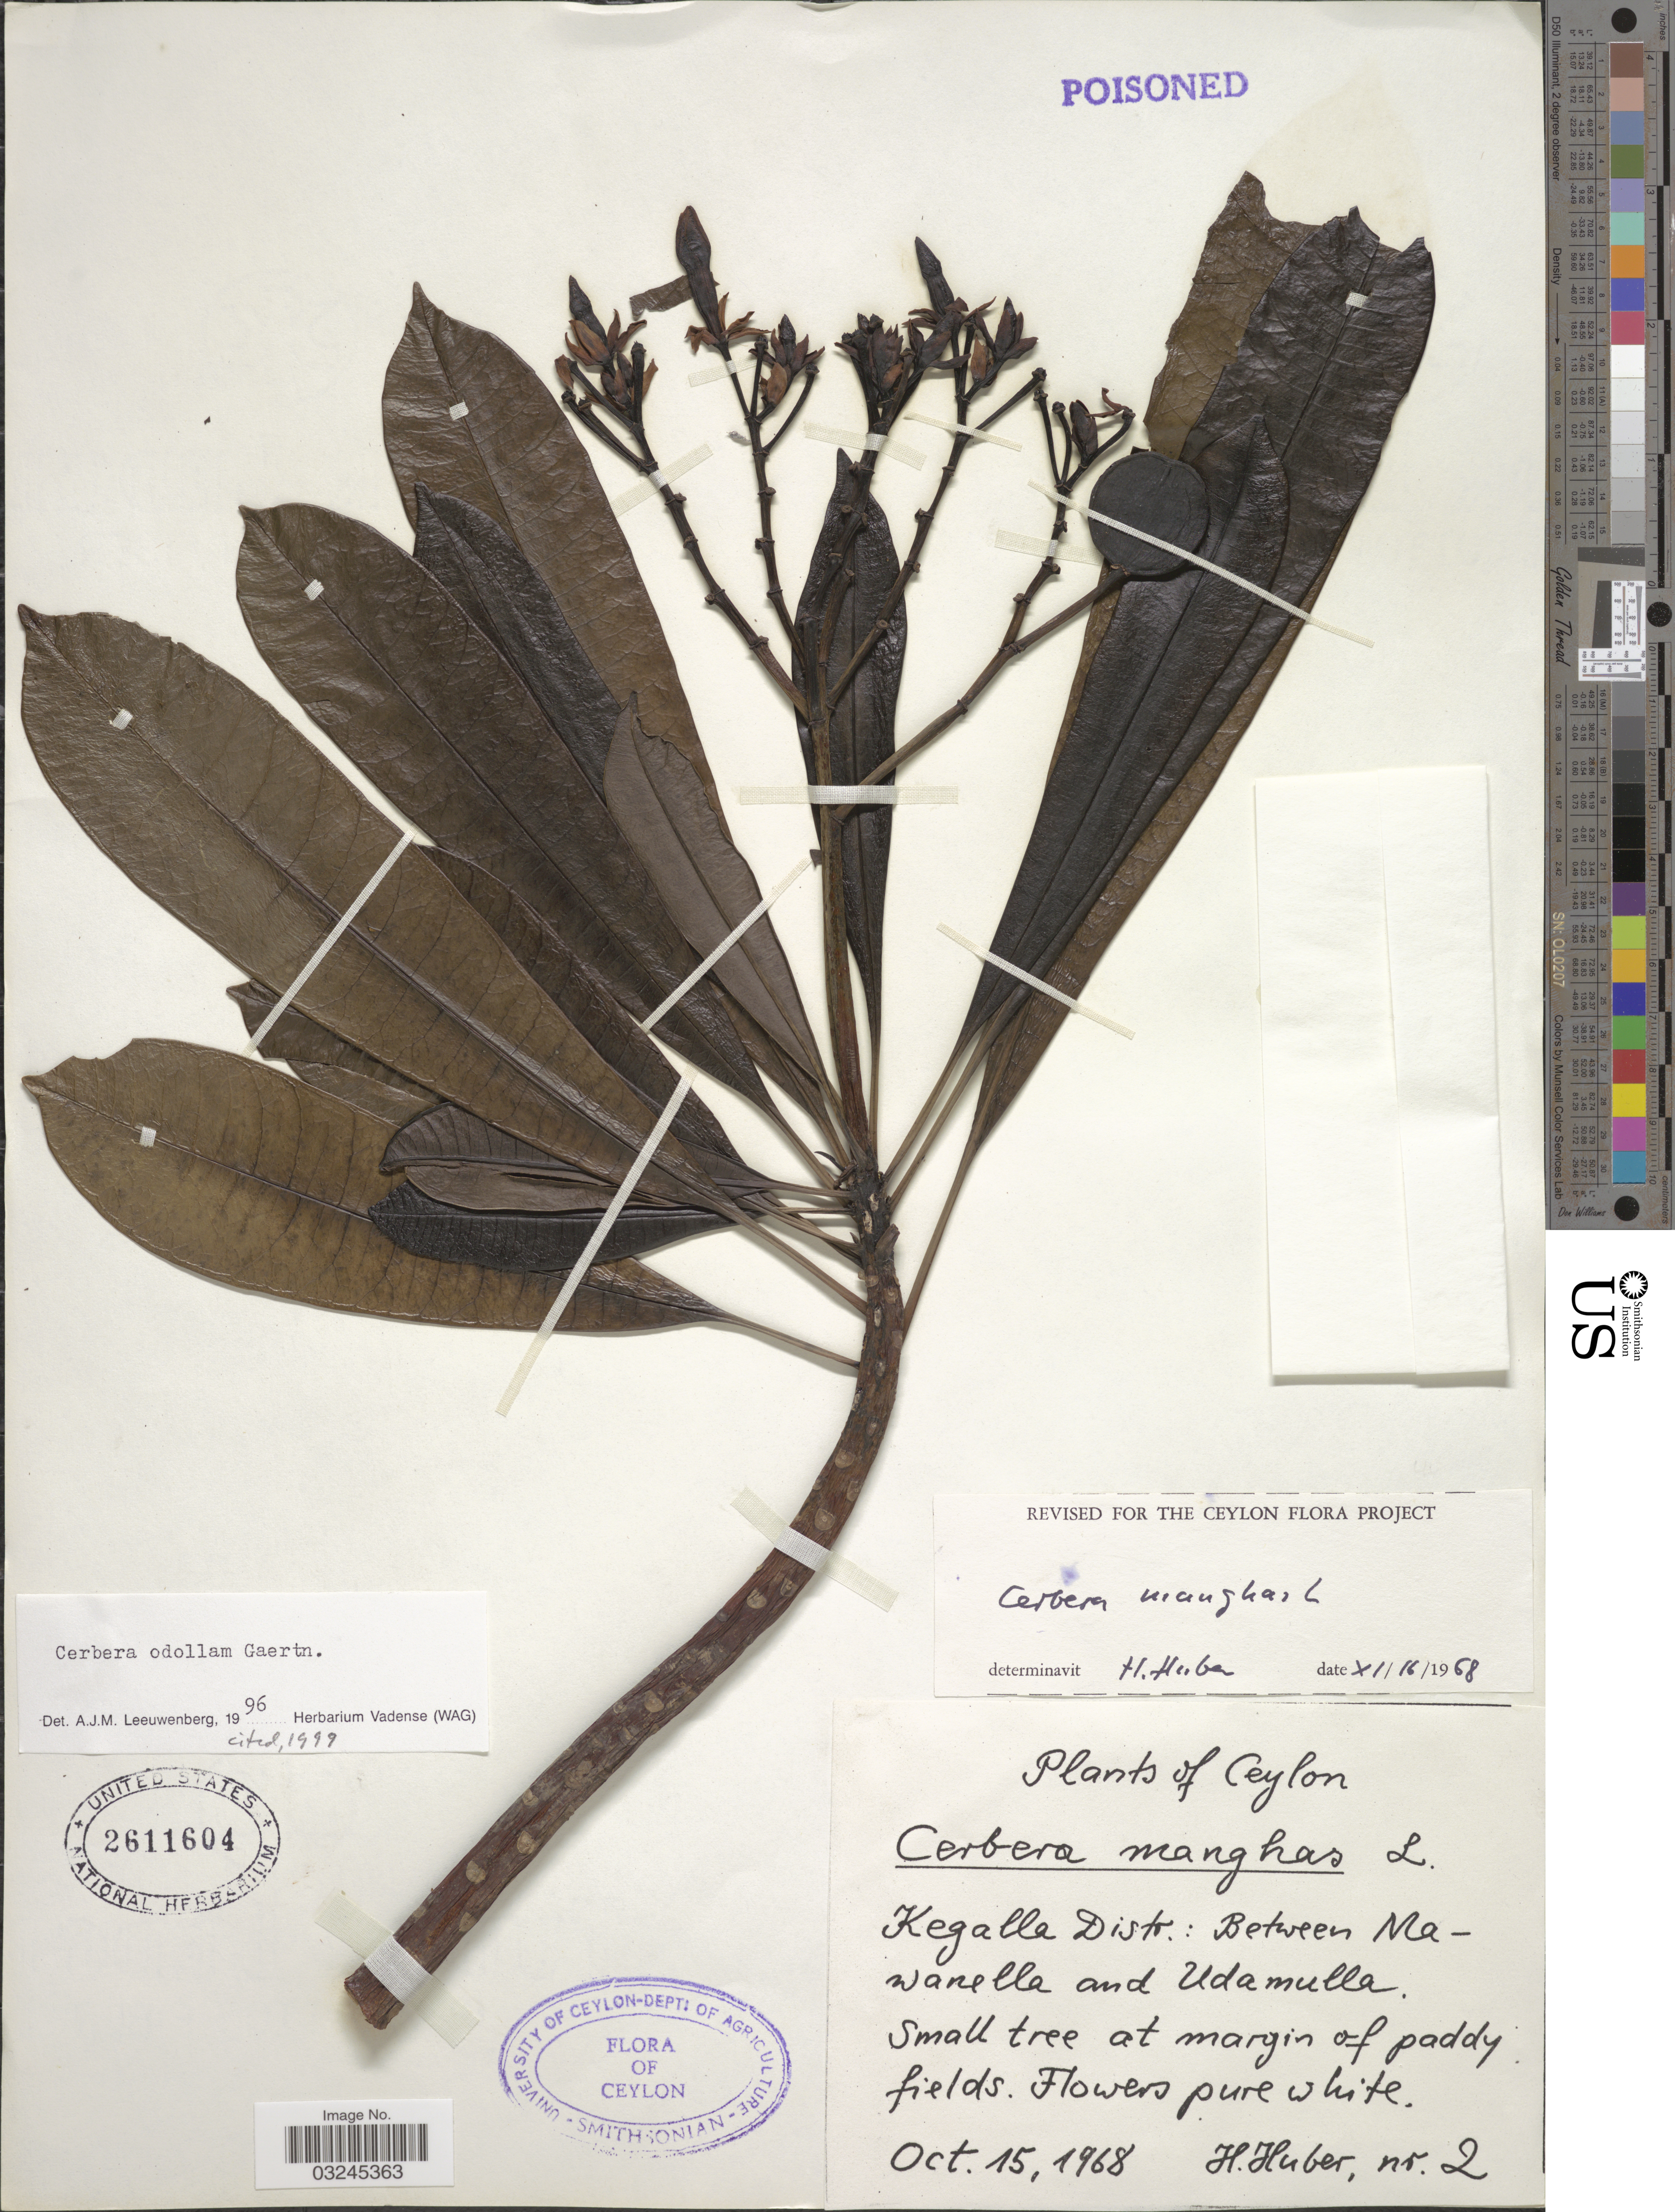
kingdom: Plantae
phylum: Tracheophyta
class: Magnoliopsida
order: Gentianales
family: Apocynaceae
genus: Cerbera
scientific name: Cerbera odollam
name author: Gaertn.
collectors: H. Huber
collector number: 2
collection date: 1968-10-15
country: Sri Lanka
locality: Ceylon. Kegalle Distr.: Between Mawanella and Udamulla.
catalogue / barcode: US 2611604